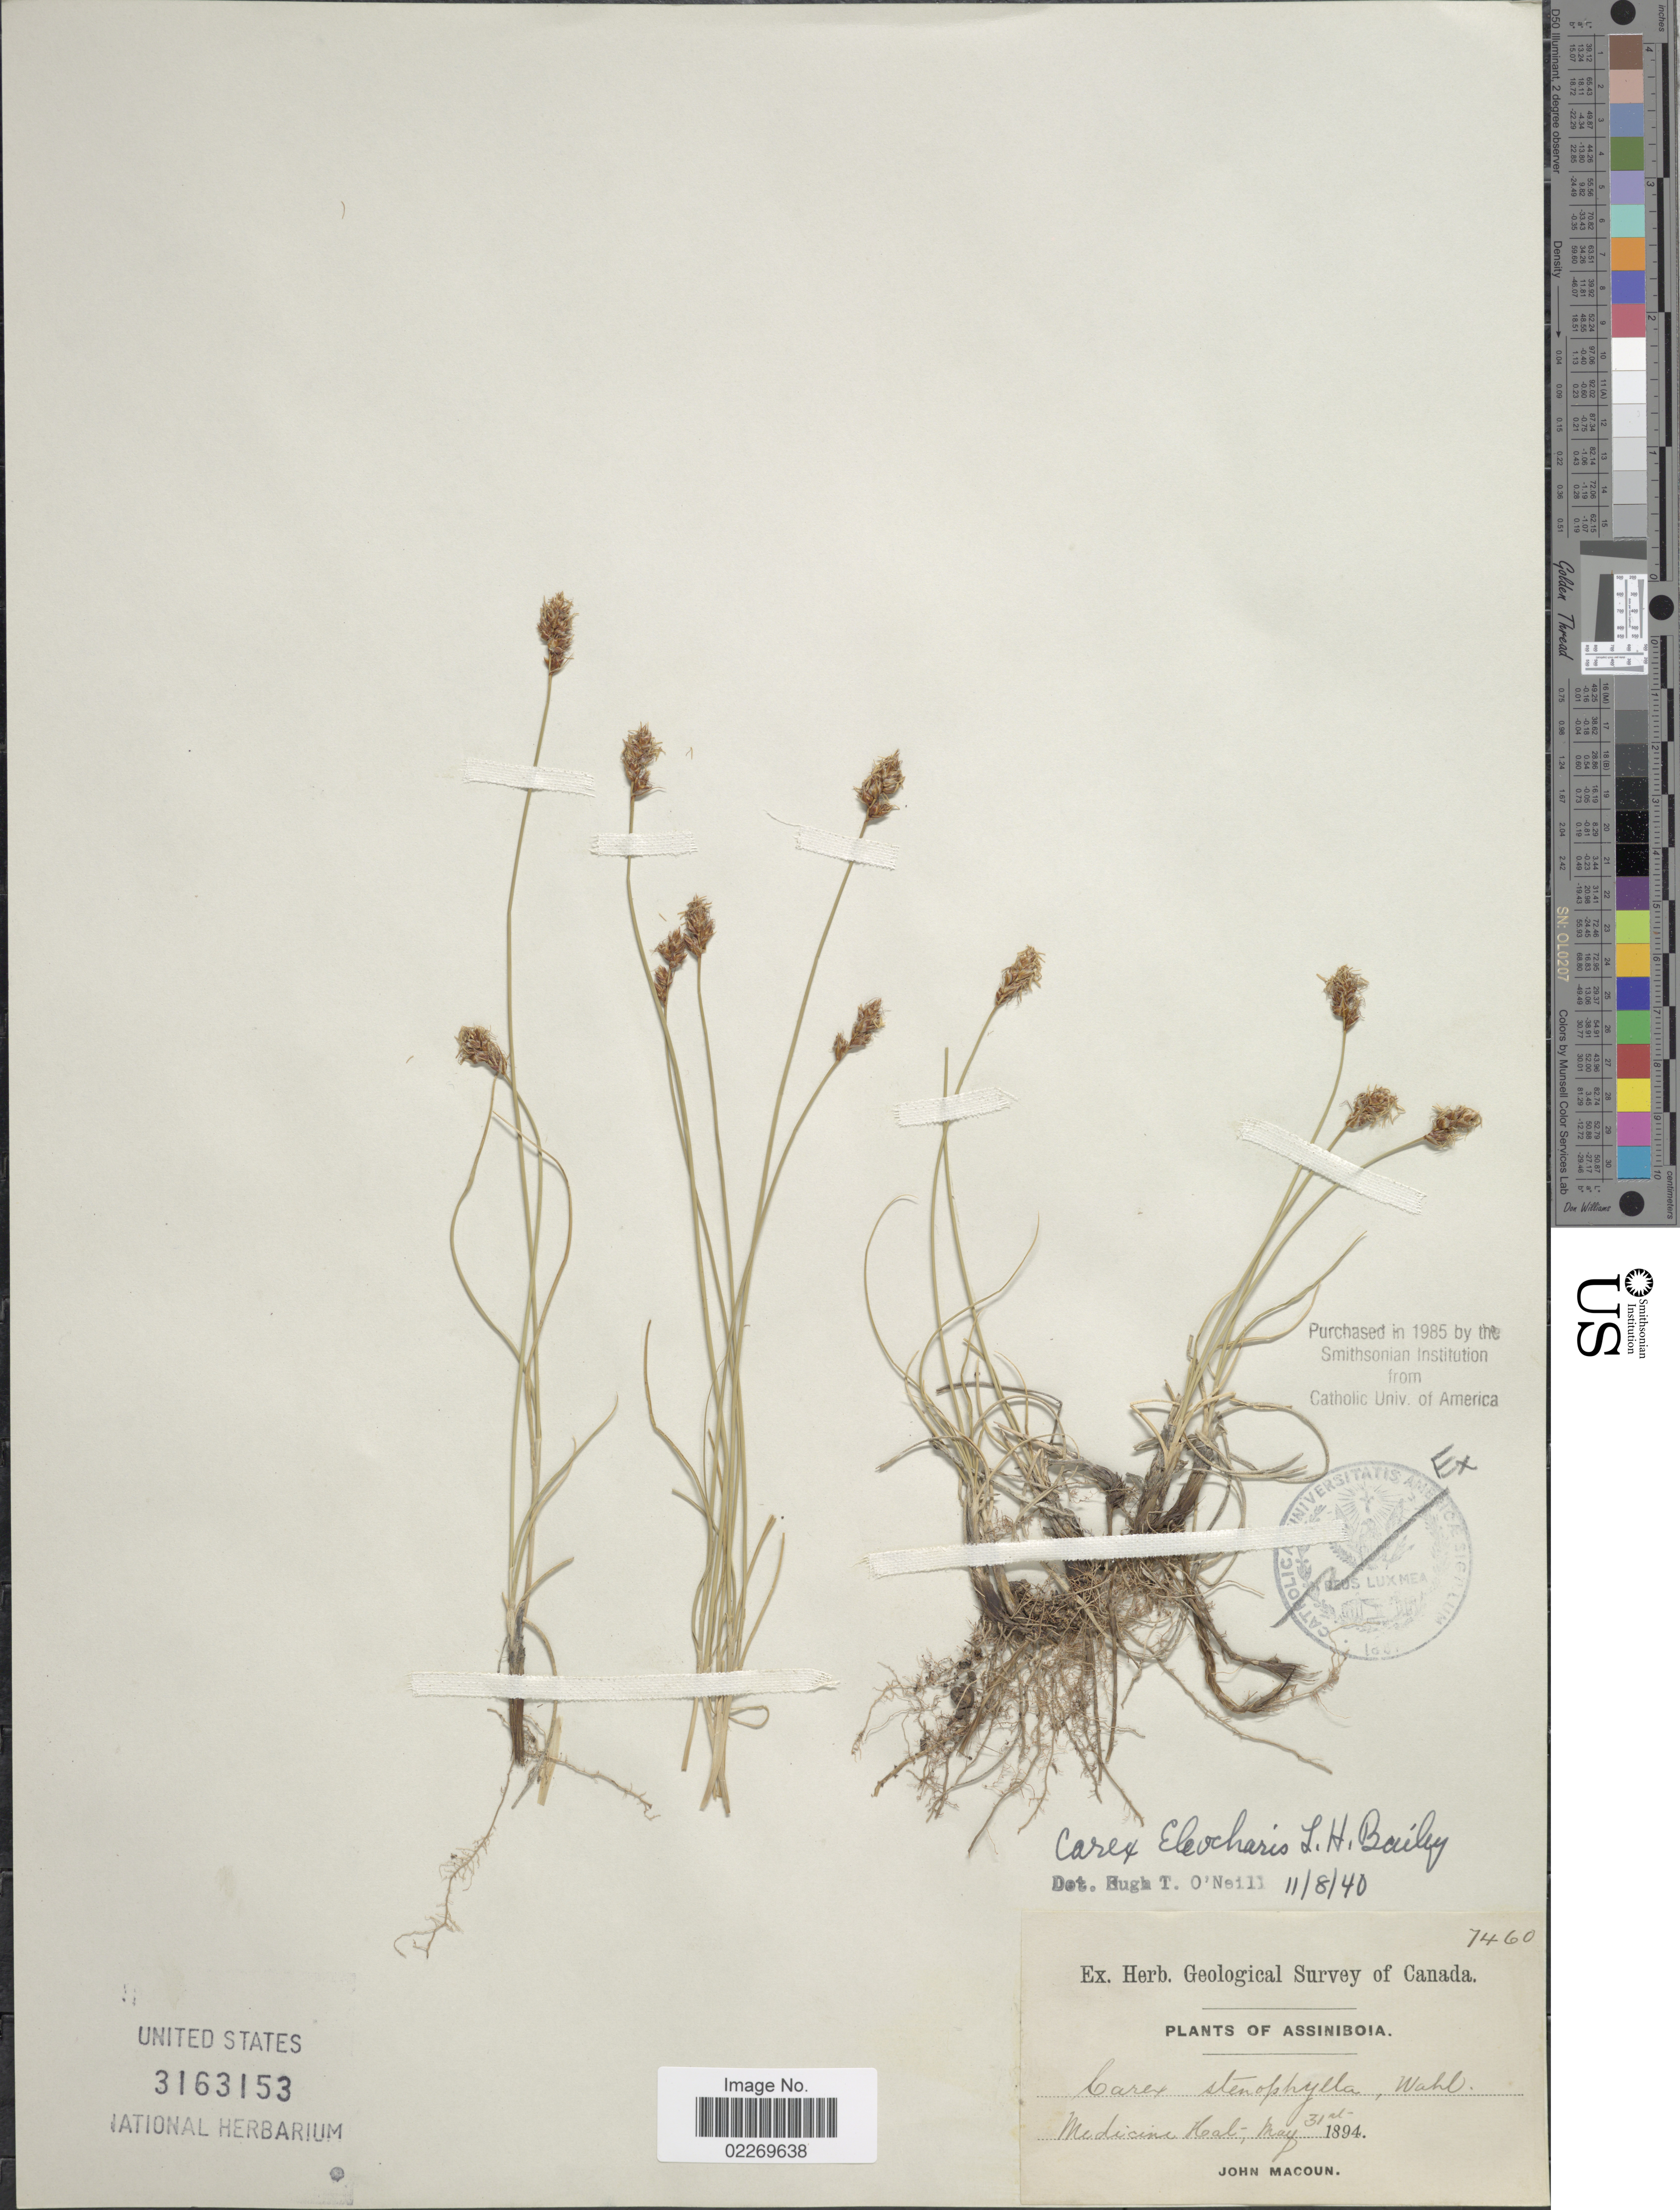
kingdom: Plantae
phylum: Tracheophyta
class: Liliopsida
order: Poales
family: Cyperaceae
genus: Carex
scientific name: Carex eleocharis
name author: L.H. Bailey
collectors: J. Macoun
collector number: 7460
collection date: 1894-05-31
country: Canada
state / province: Alberta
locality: Assiniboia, Medicine Hat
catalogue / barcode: US 3163153